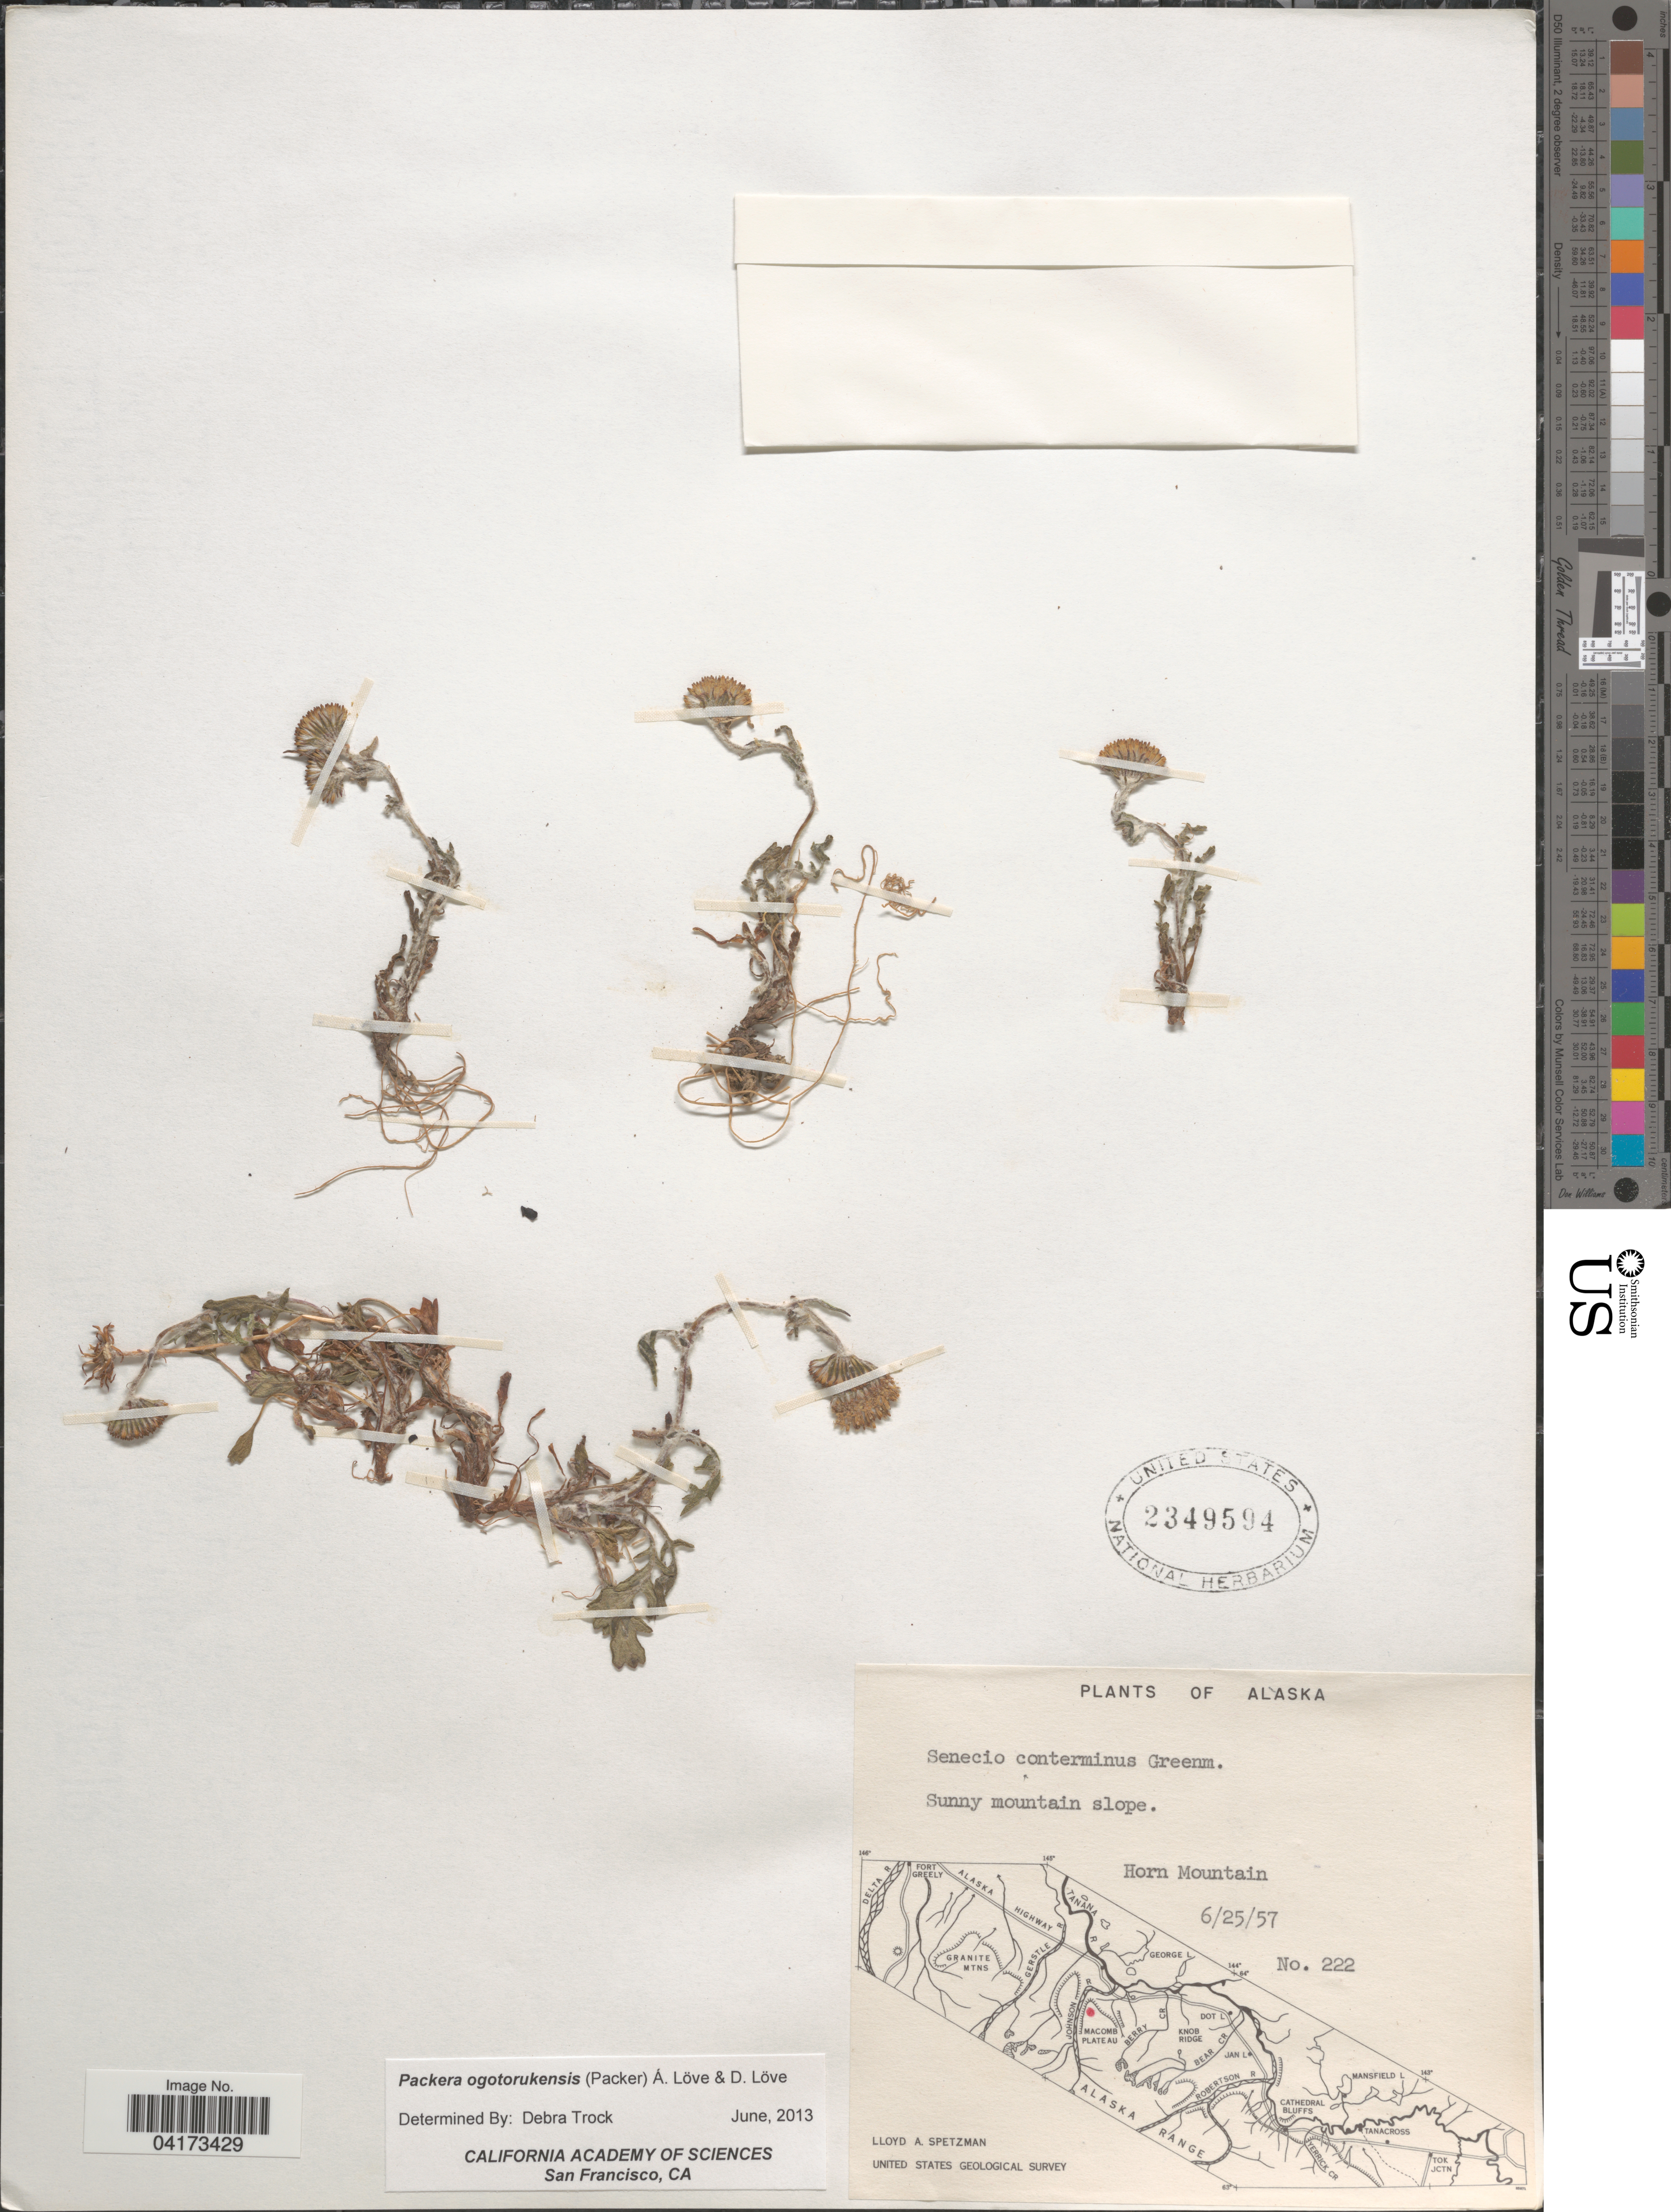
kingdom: Plantae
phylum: Tracheophyta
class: Magnoliopsida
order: Asterales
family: Asteraceae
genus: Packera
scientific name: Packera ogotorukensis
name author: (Packer) Á. Löve & D. Löve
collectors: L. Spetzman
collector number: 222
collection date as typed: Transcribed d/m/y: 25/6/57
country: United States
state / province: Alaska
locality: Sunny mountain slope. Horn Mountain. United States Geological Survey.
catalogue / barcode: US 2349594